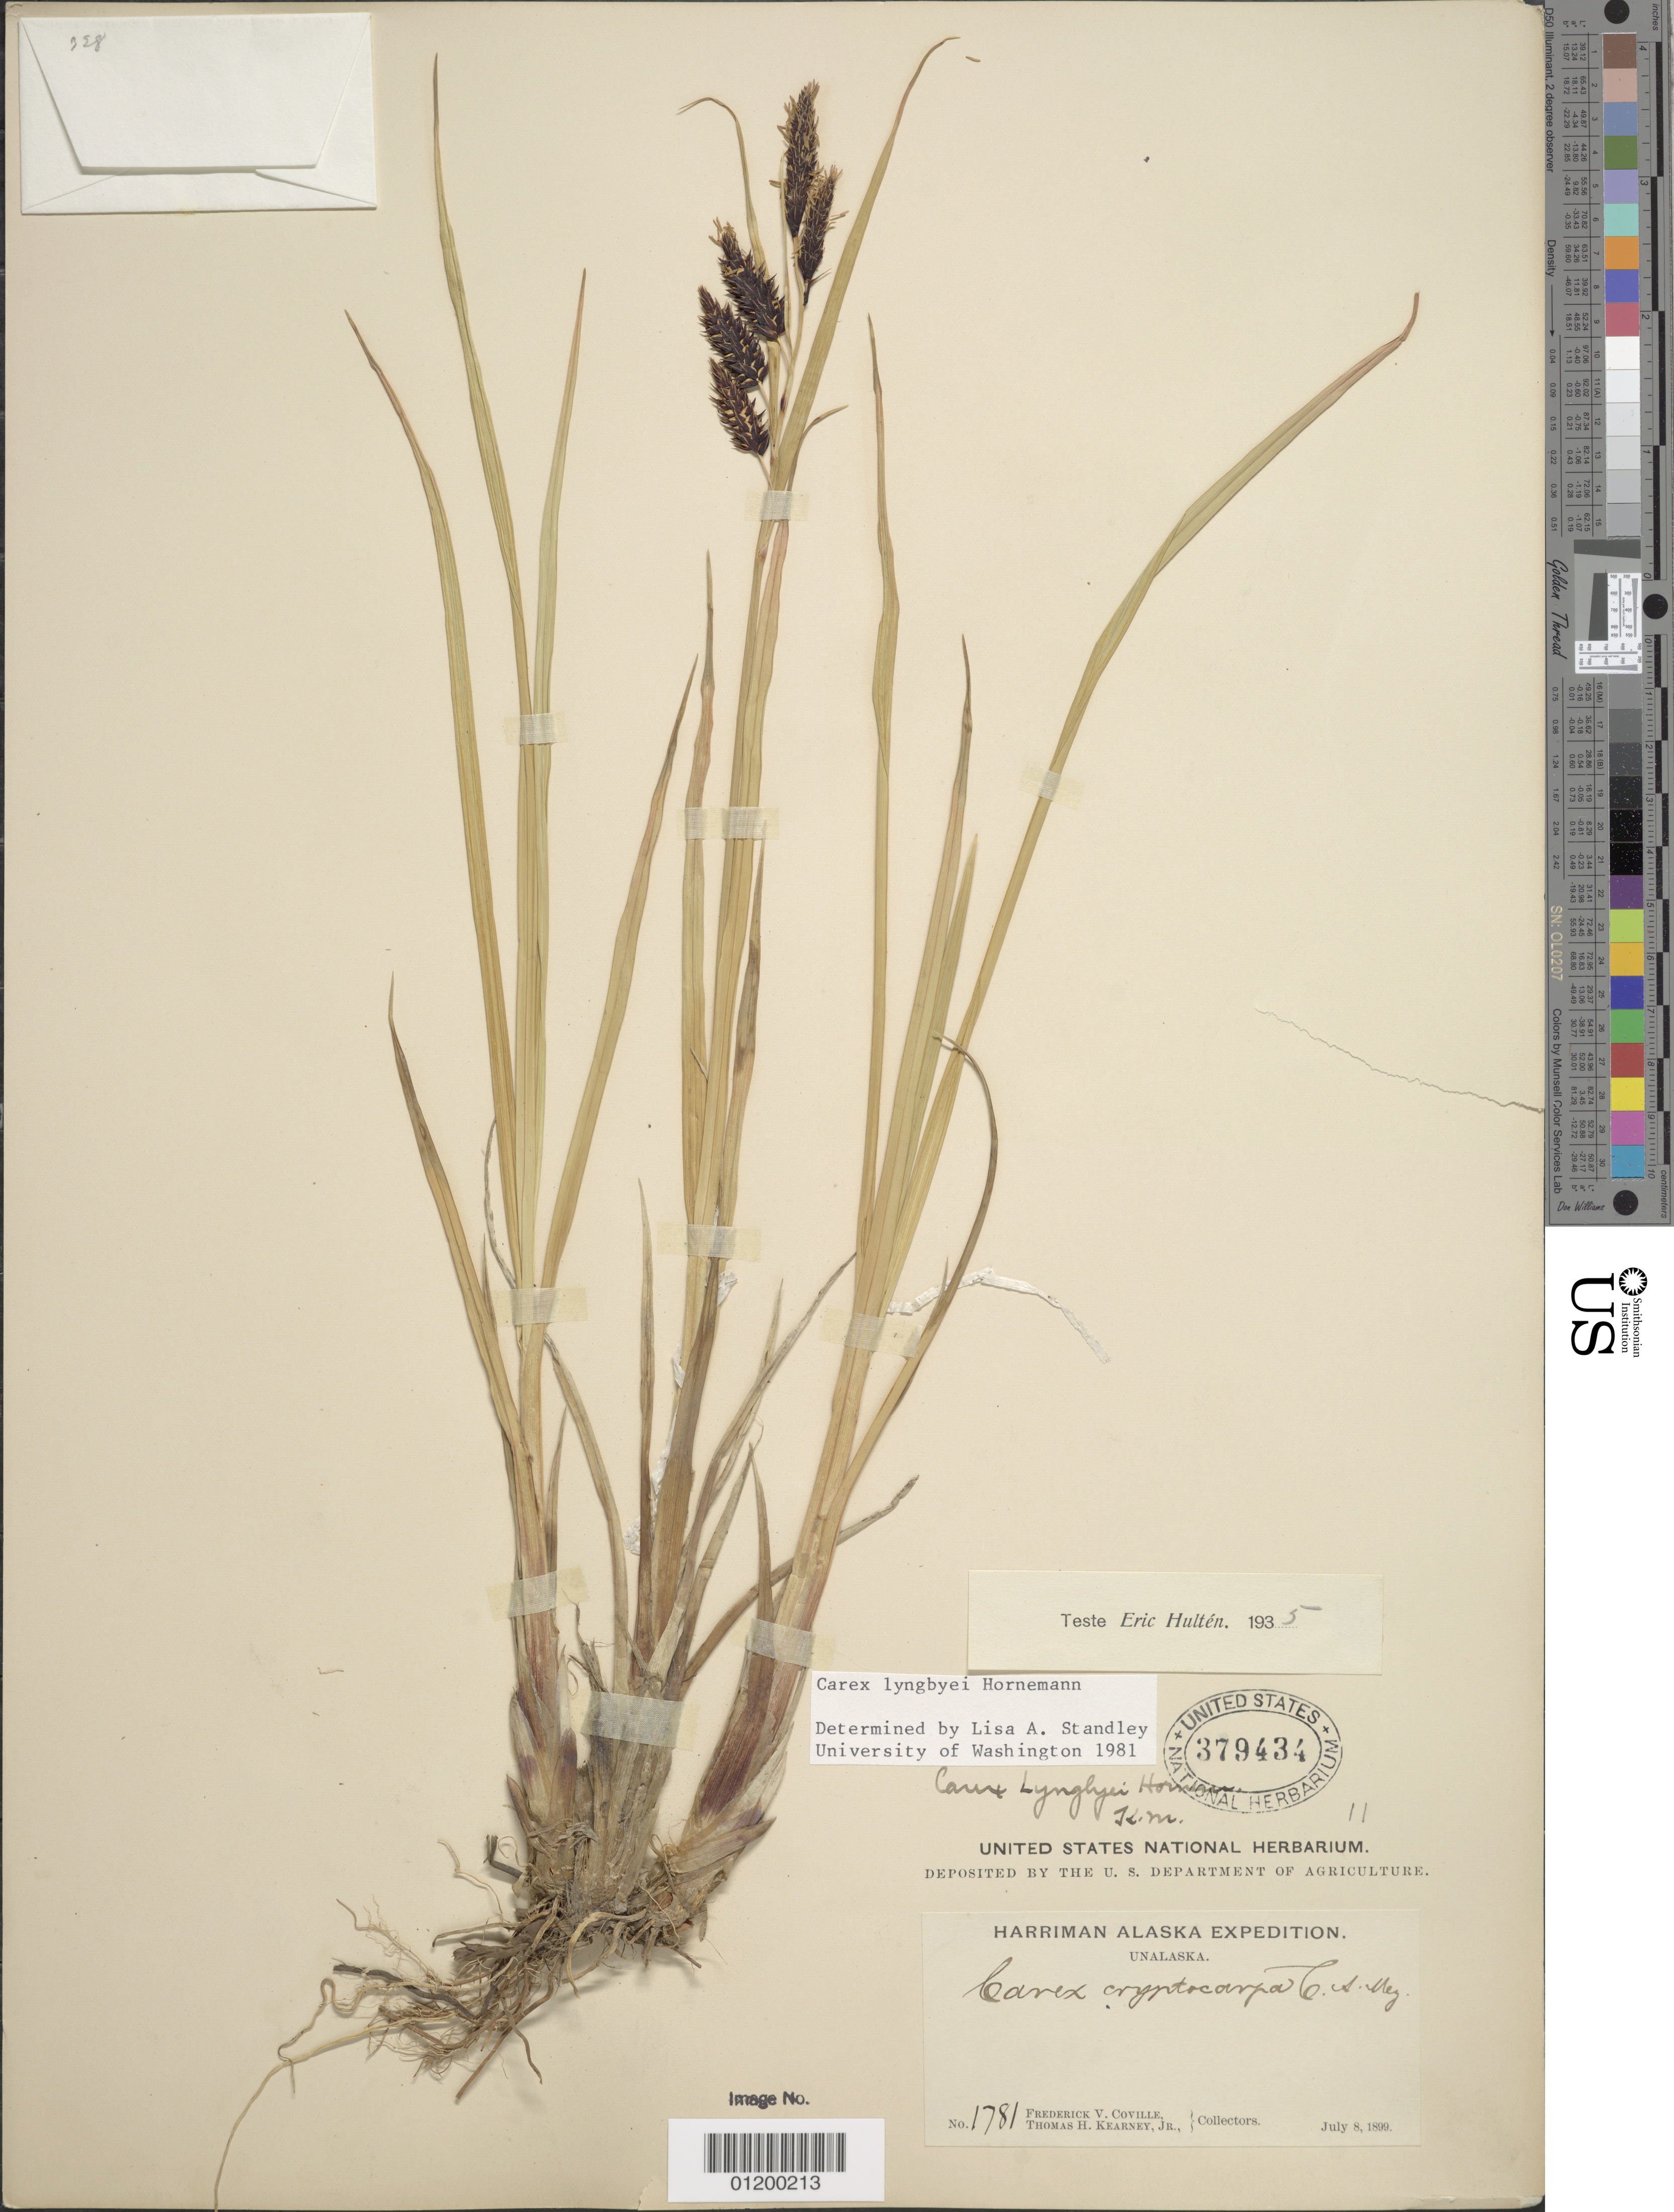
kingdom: Plantae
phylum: Tracheophyta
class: Liliopsida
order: Poales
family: Cyperaceae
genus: Carex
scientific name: Carex lyngbyei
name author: Hornem.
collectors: F. V. Coville & F. Funston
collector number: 1781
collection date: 1899-07-08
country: United States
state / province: Alaska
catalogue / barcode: US 379434